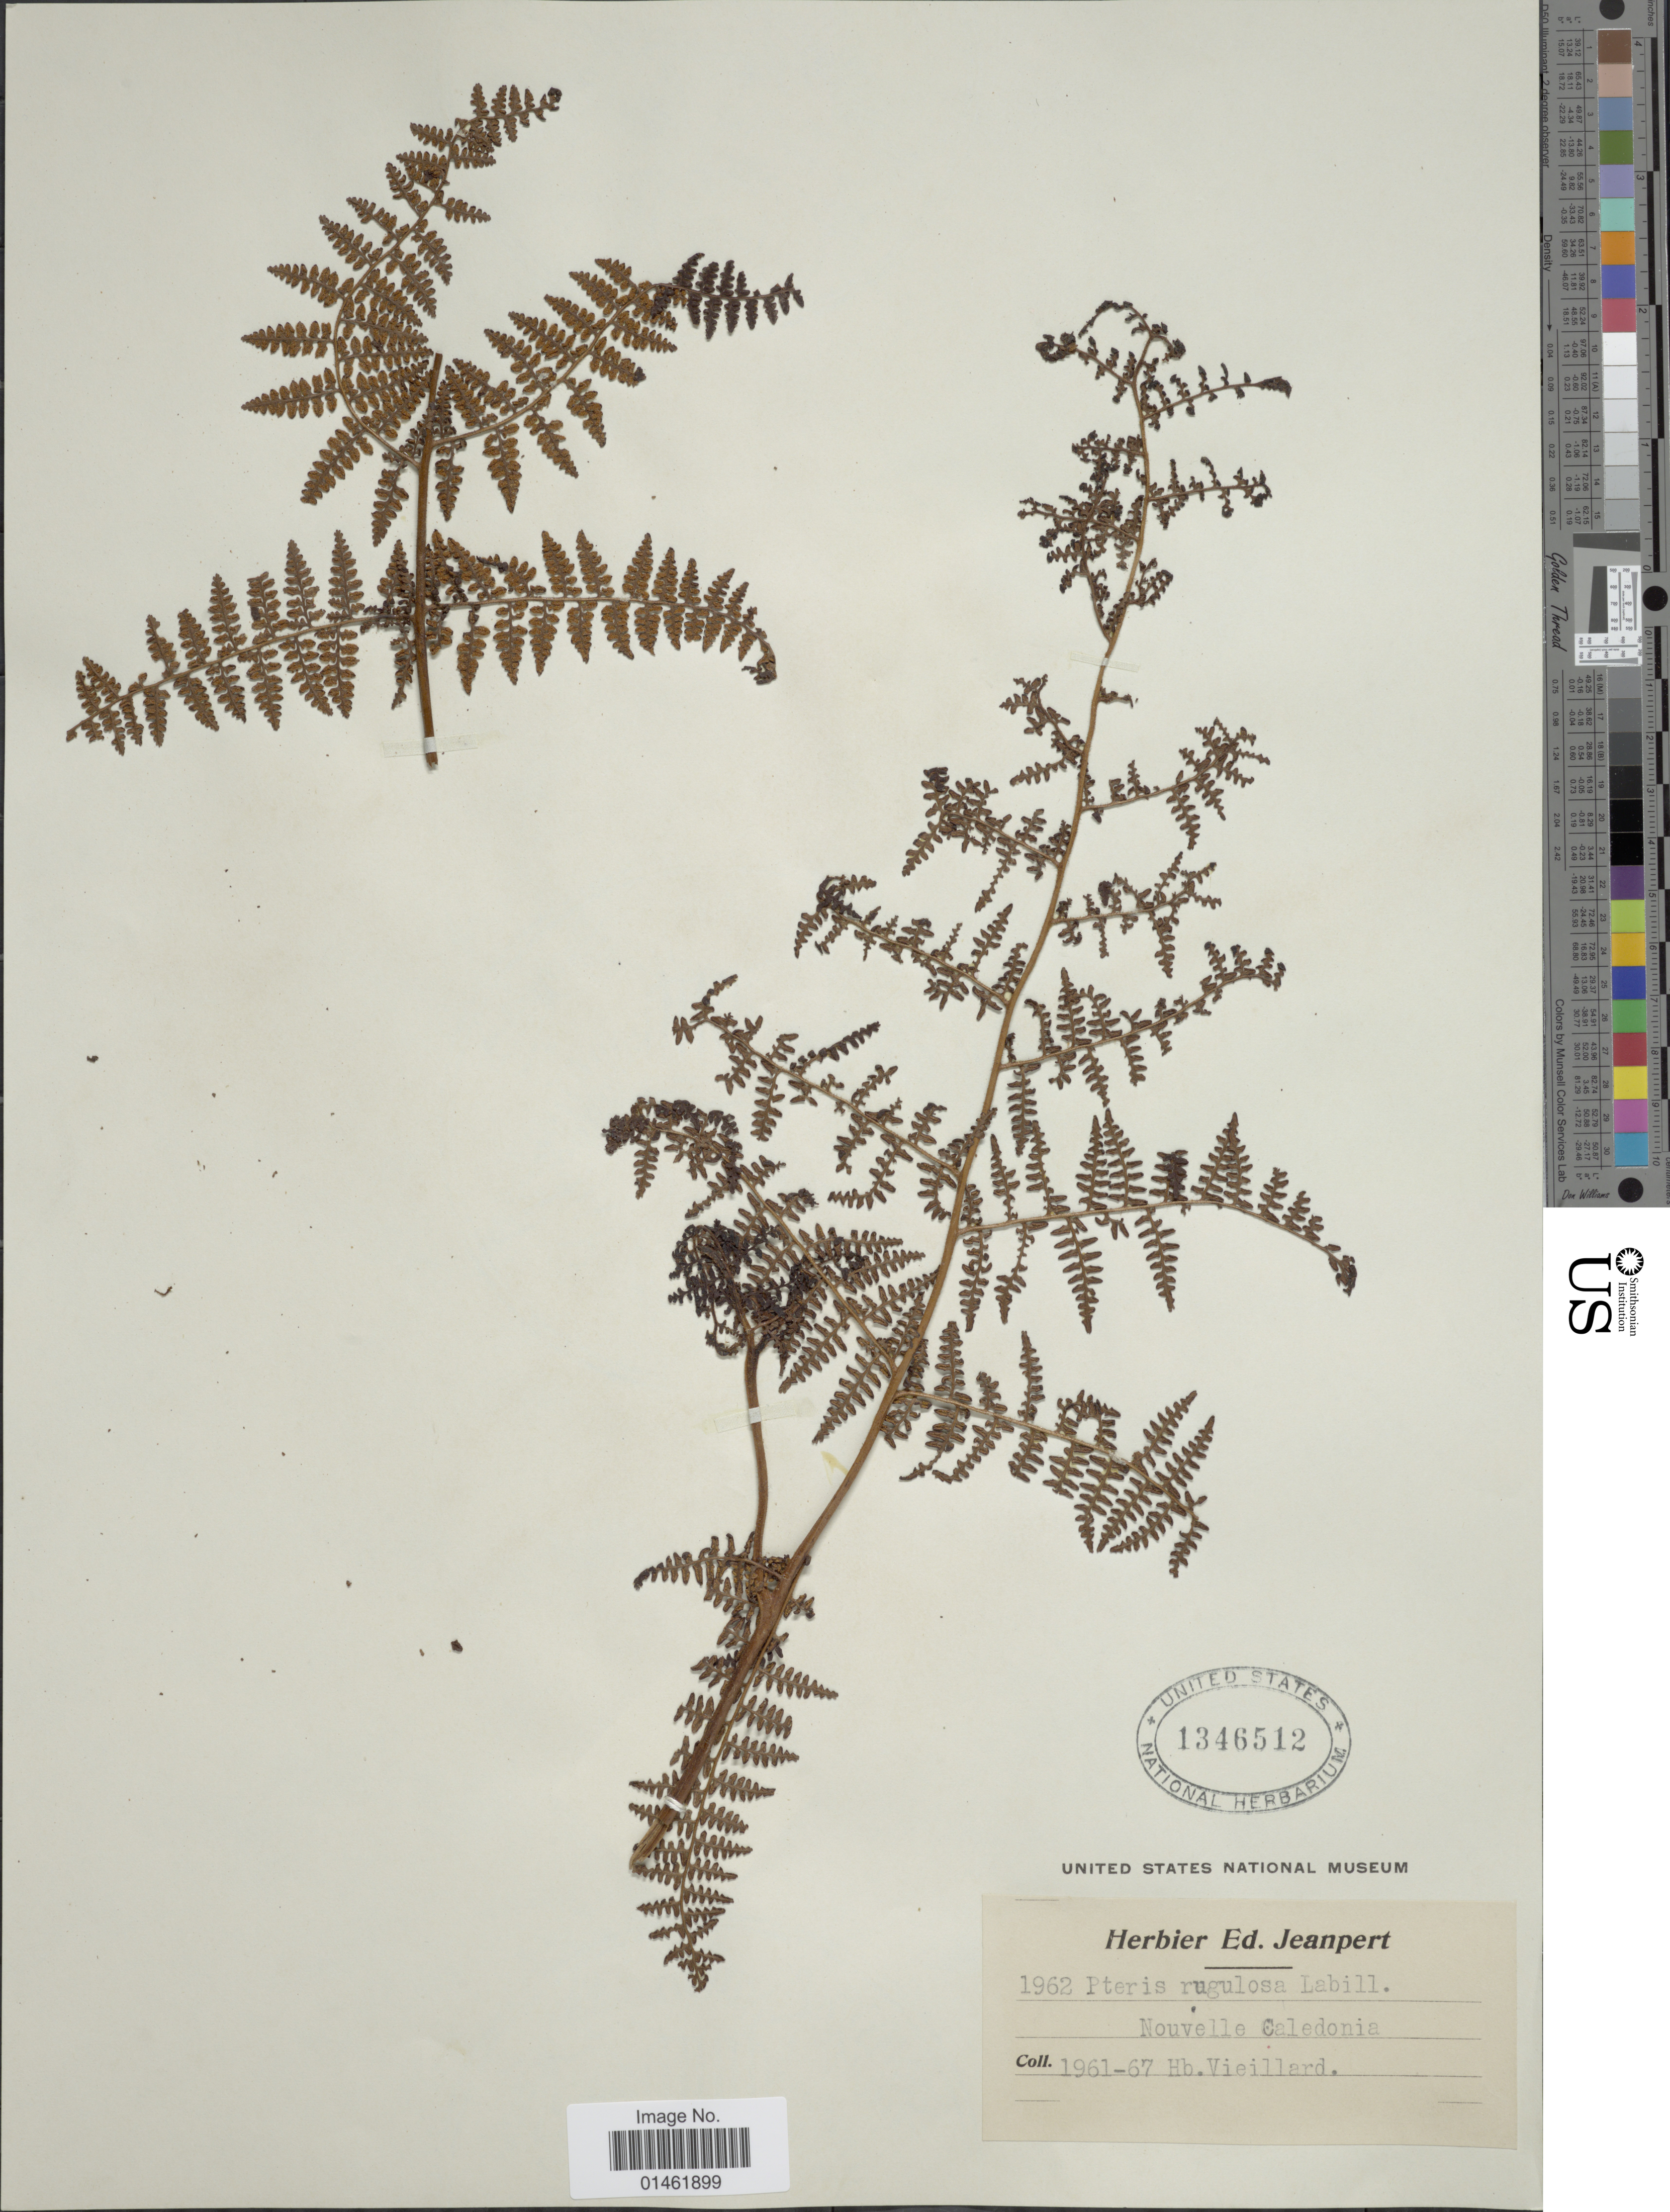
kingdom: Plantae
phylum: Tracheophyta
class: Polypodiopsida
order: Polypodiales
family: Dennstaedtiaceae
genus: Paesia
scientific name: Paesia rugosula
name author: (Labill.) Kuhn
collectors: ex herb. Vieillard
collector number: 1962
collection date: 1961/1967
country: New Caledonia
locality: Nouvelle Caledonia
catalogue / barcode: US 1346512